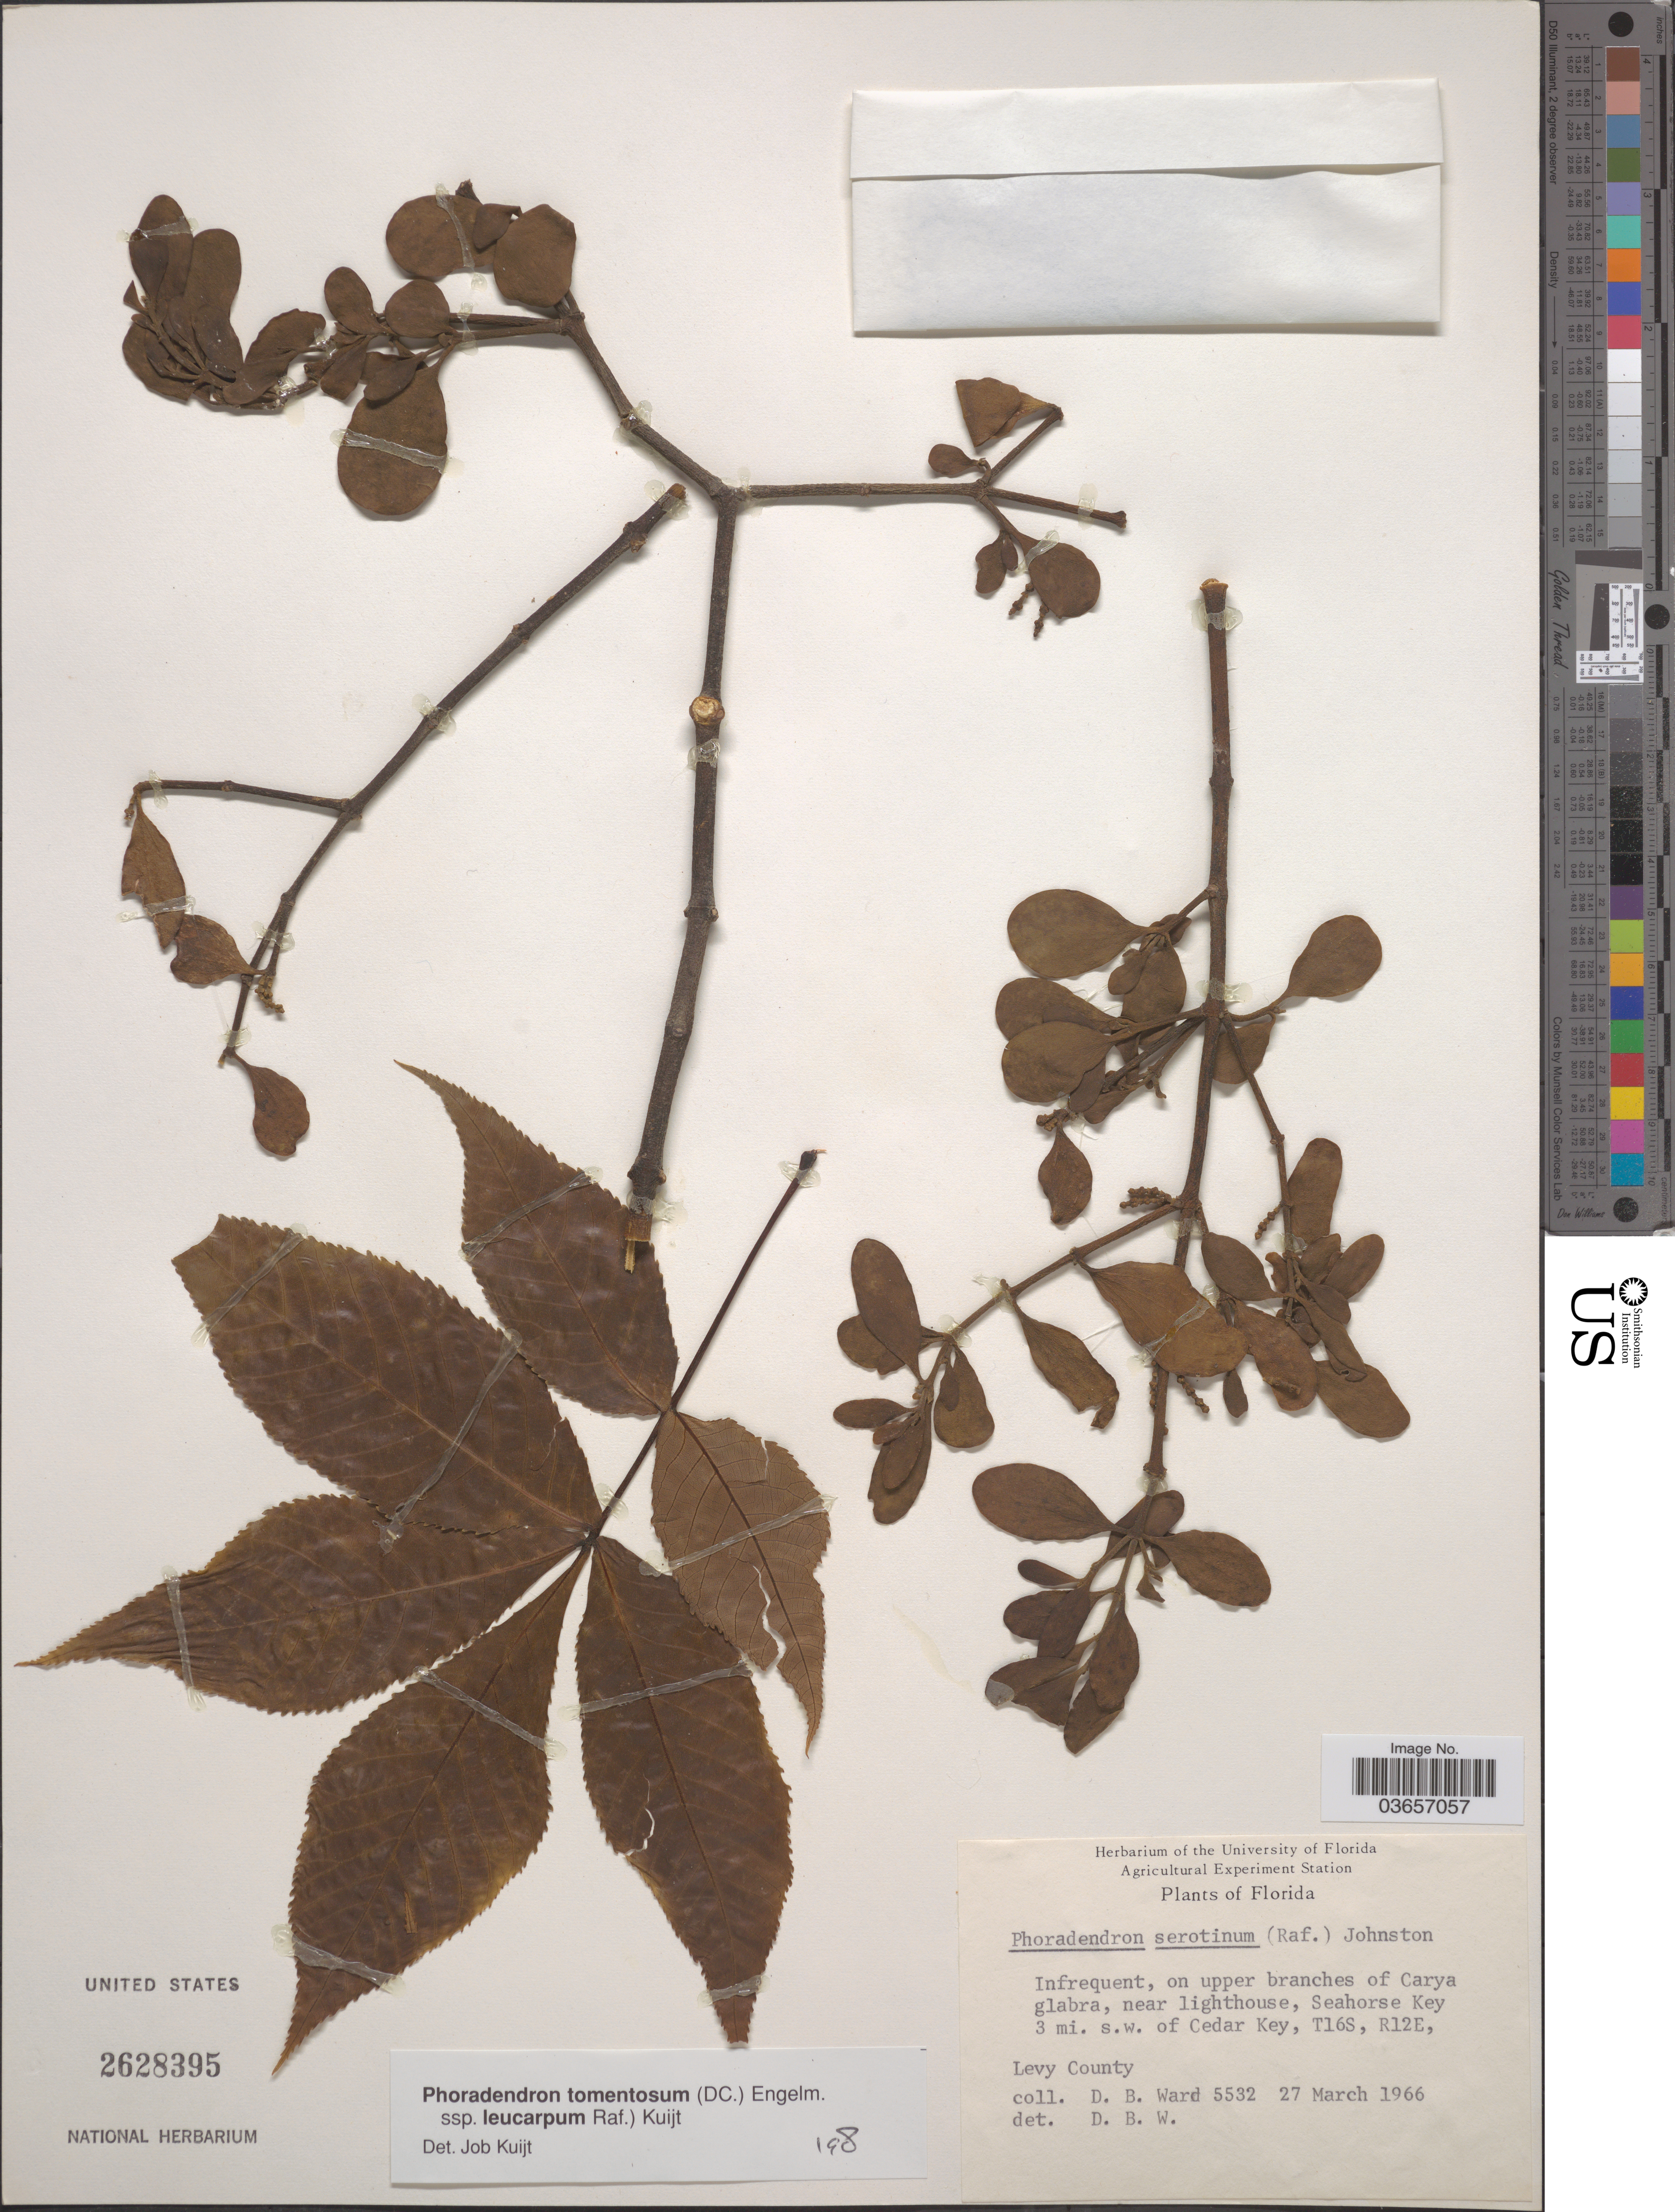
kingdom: Plantae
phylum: Tracheophyta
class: Magnoliopsida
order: Santalales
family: Viscaceae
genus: Phoradendron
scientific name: Phoradendron tomentosum subsp. leucarpum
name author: DC.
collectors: D. B. Ward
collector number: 5532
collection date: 1966-03-27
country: United States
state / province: Florida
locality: On upper branches of Carya glabra, near lighthouse, Seahorse Key 3 mi. s.w. of Cedar Key, T16S, R12E.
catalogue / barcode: US 2628395